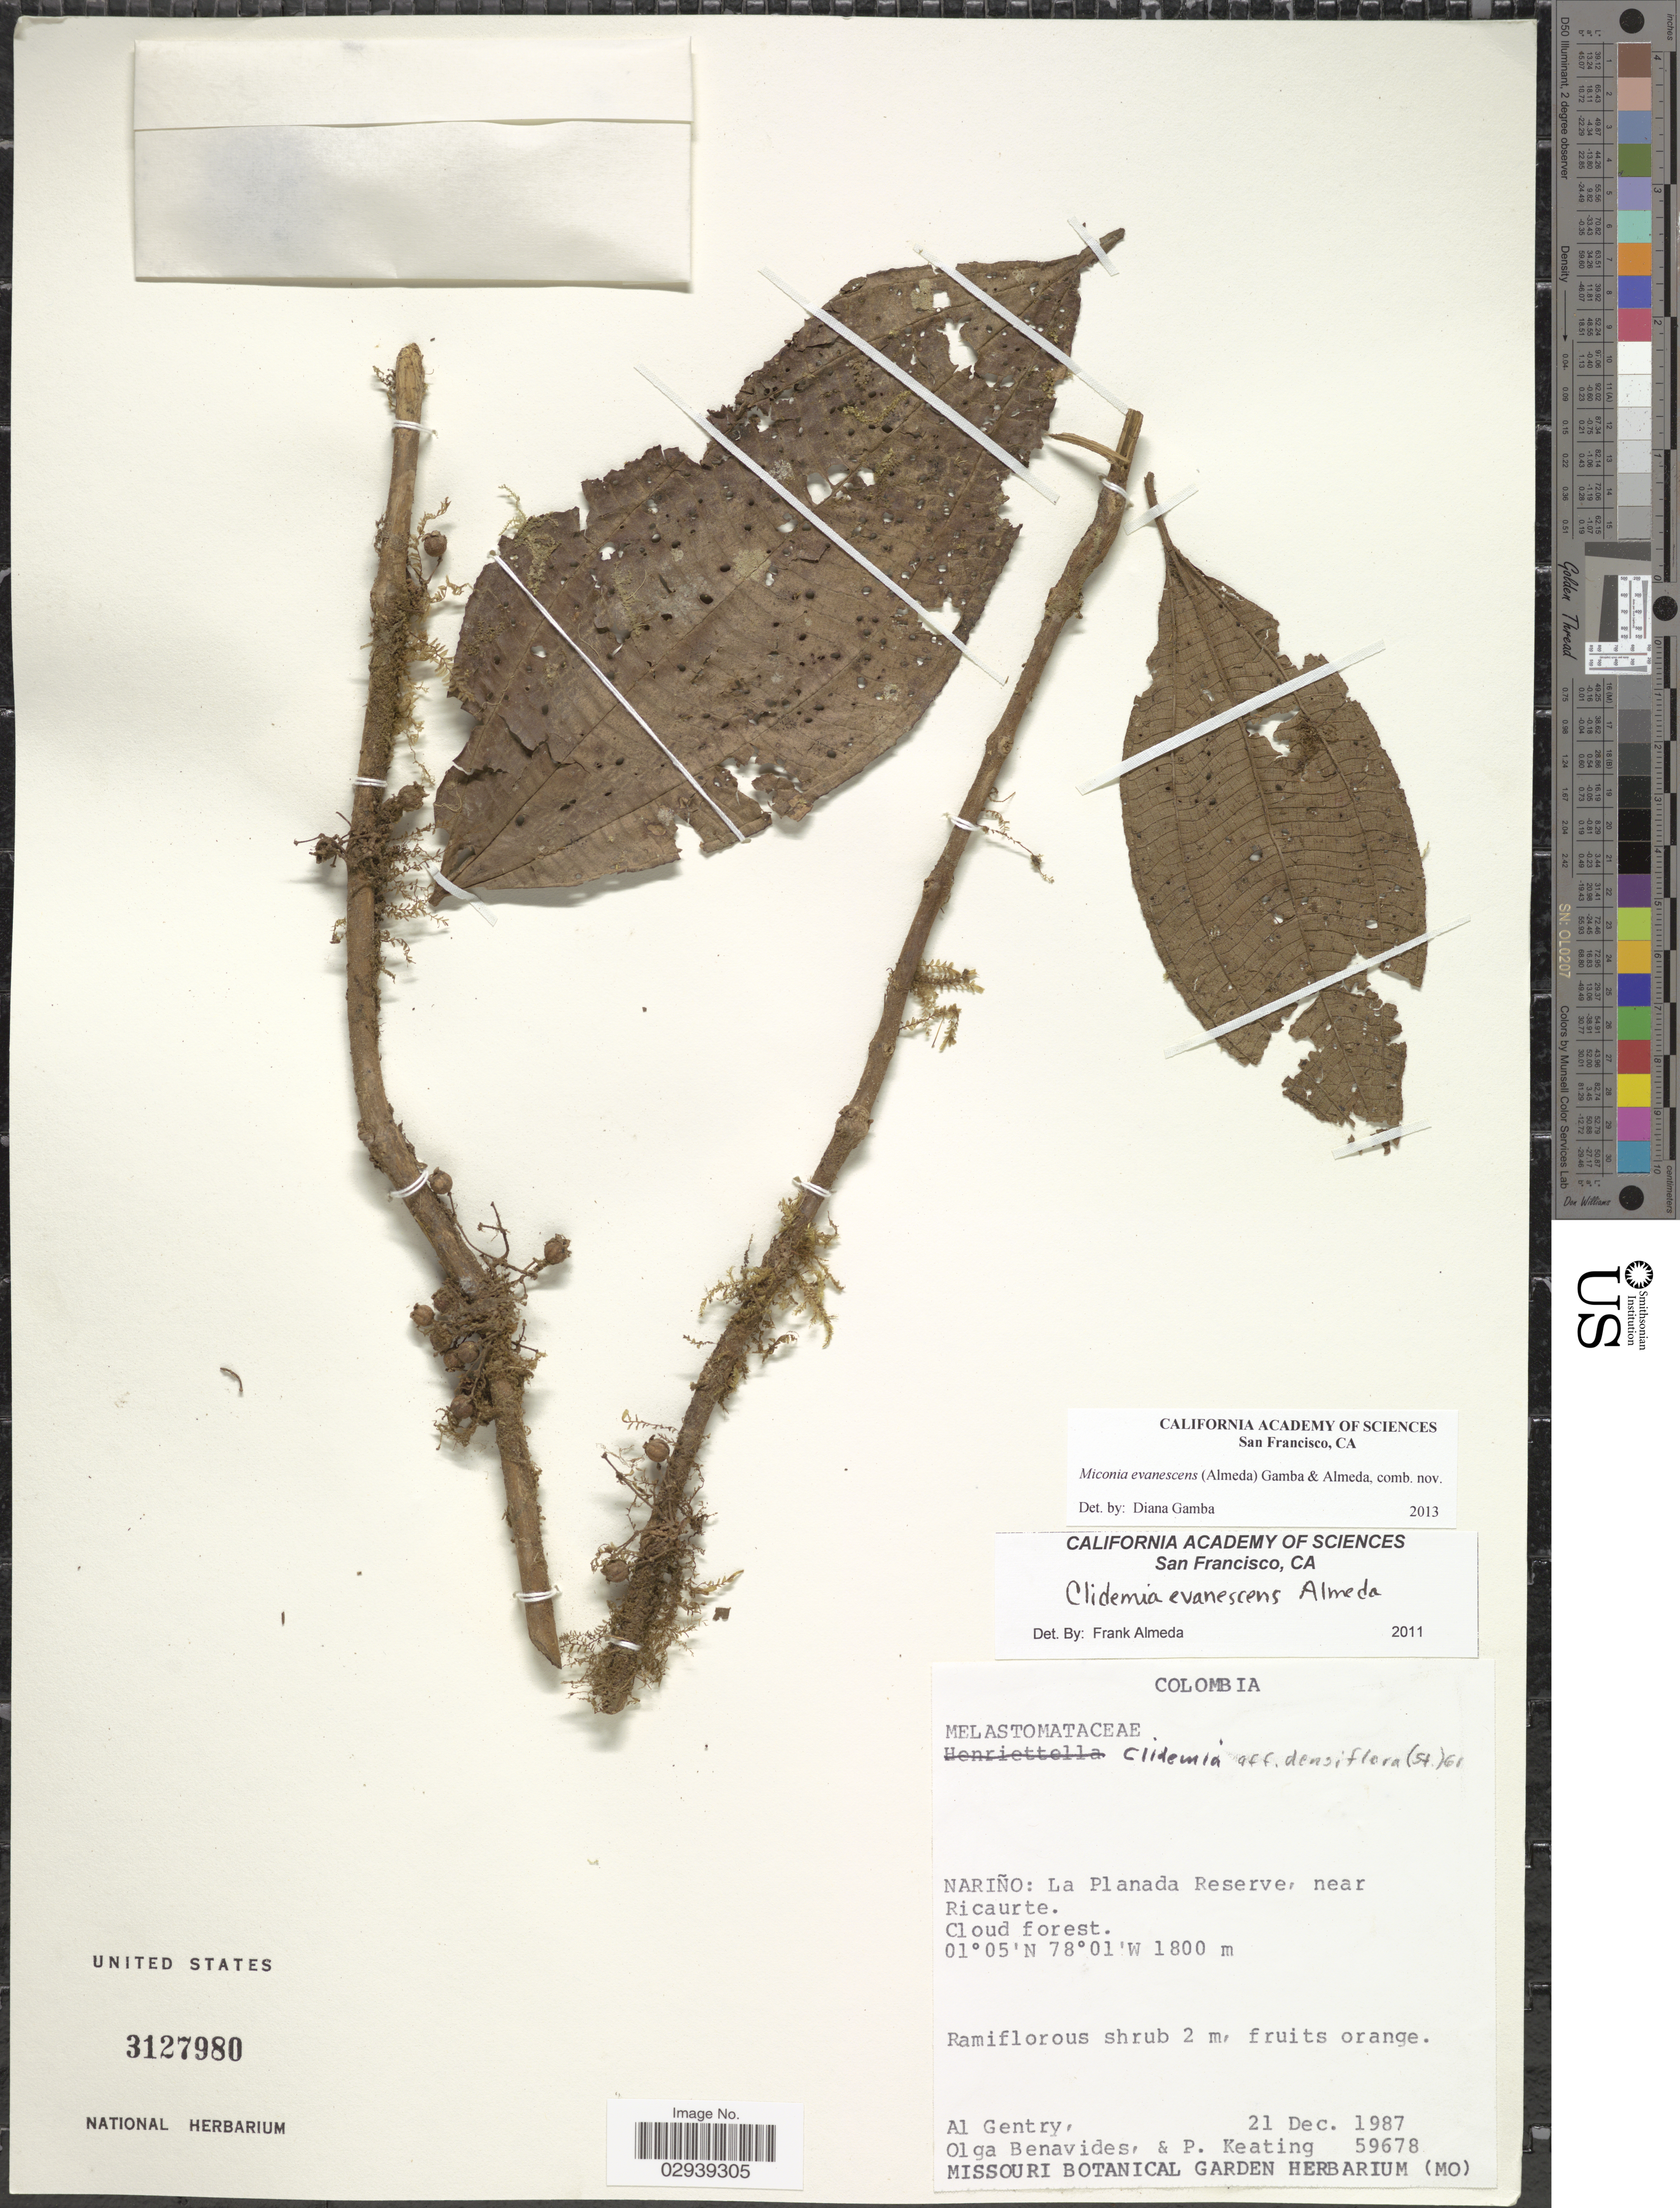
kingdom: Plantae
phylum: Tracheophyta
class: Magnoliopsida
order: Myrtales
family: Melastomataceae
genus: Miconia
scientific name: Miconia evanescens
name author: (Almeda) Gamba & Almeda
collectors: A. H. Gentry, Olga S. de Benavides & P. Keating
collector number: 59678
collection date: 1987-12-21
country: Colombia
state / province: Nariño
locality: La Planada Reserve, near Ricaurte.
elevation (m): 1800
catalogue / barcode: US 3127980